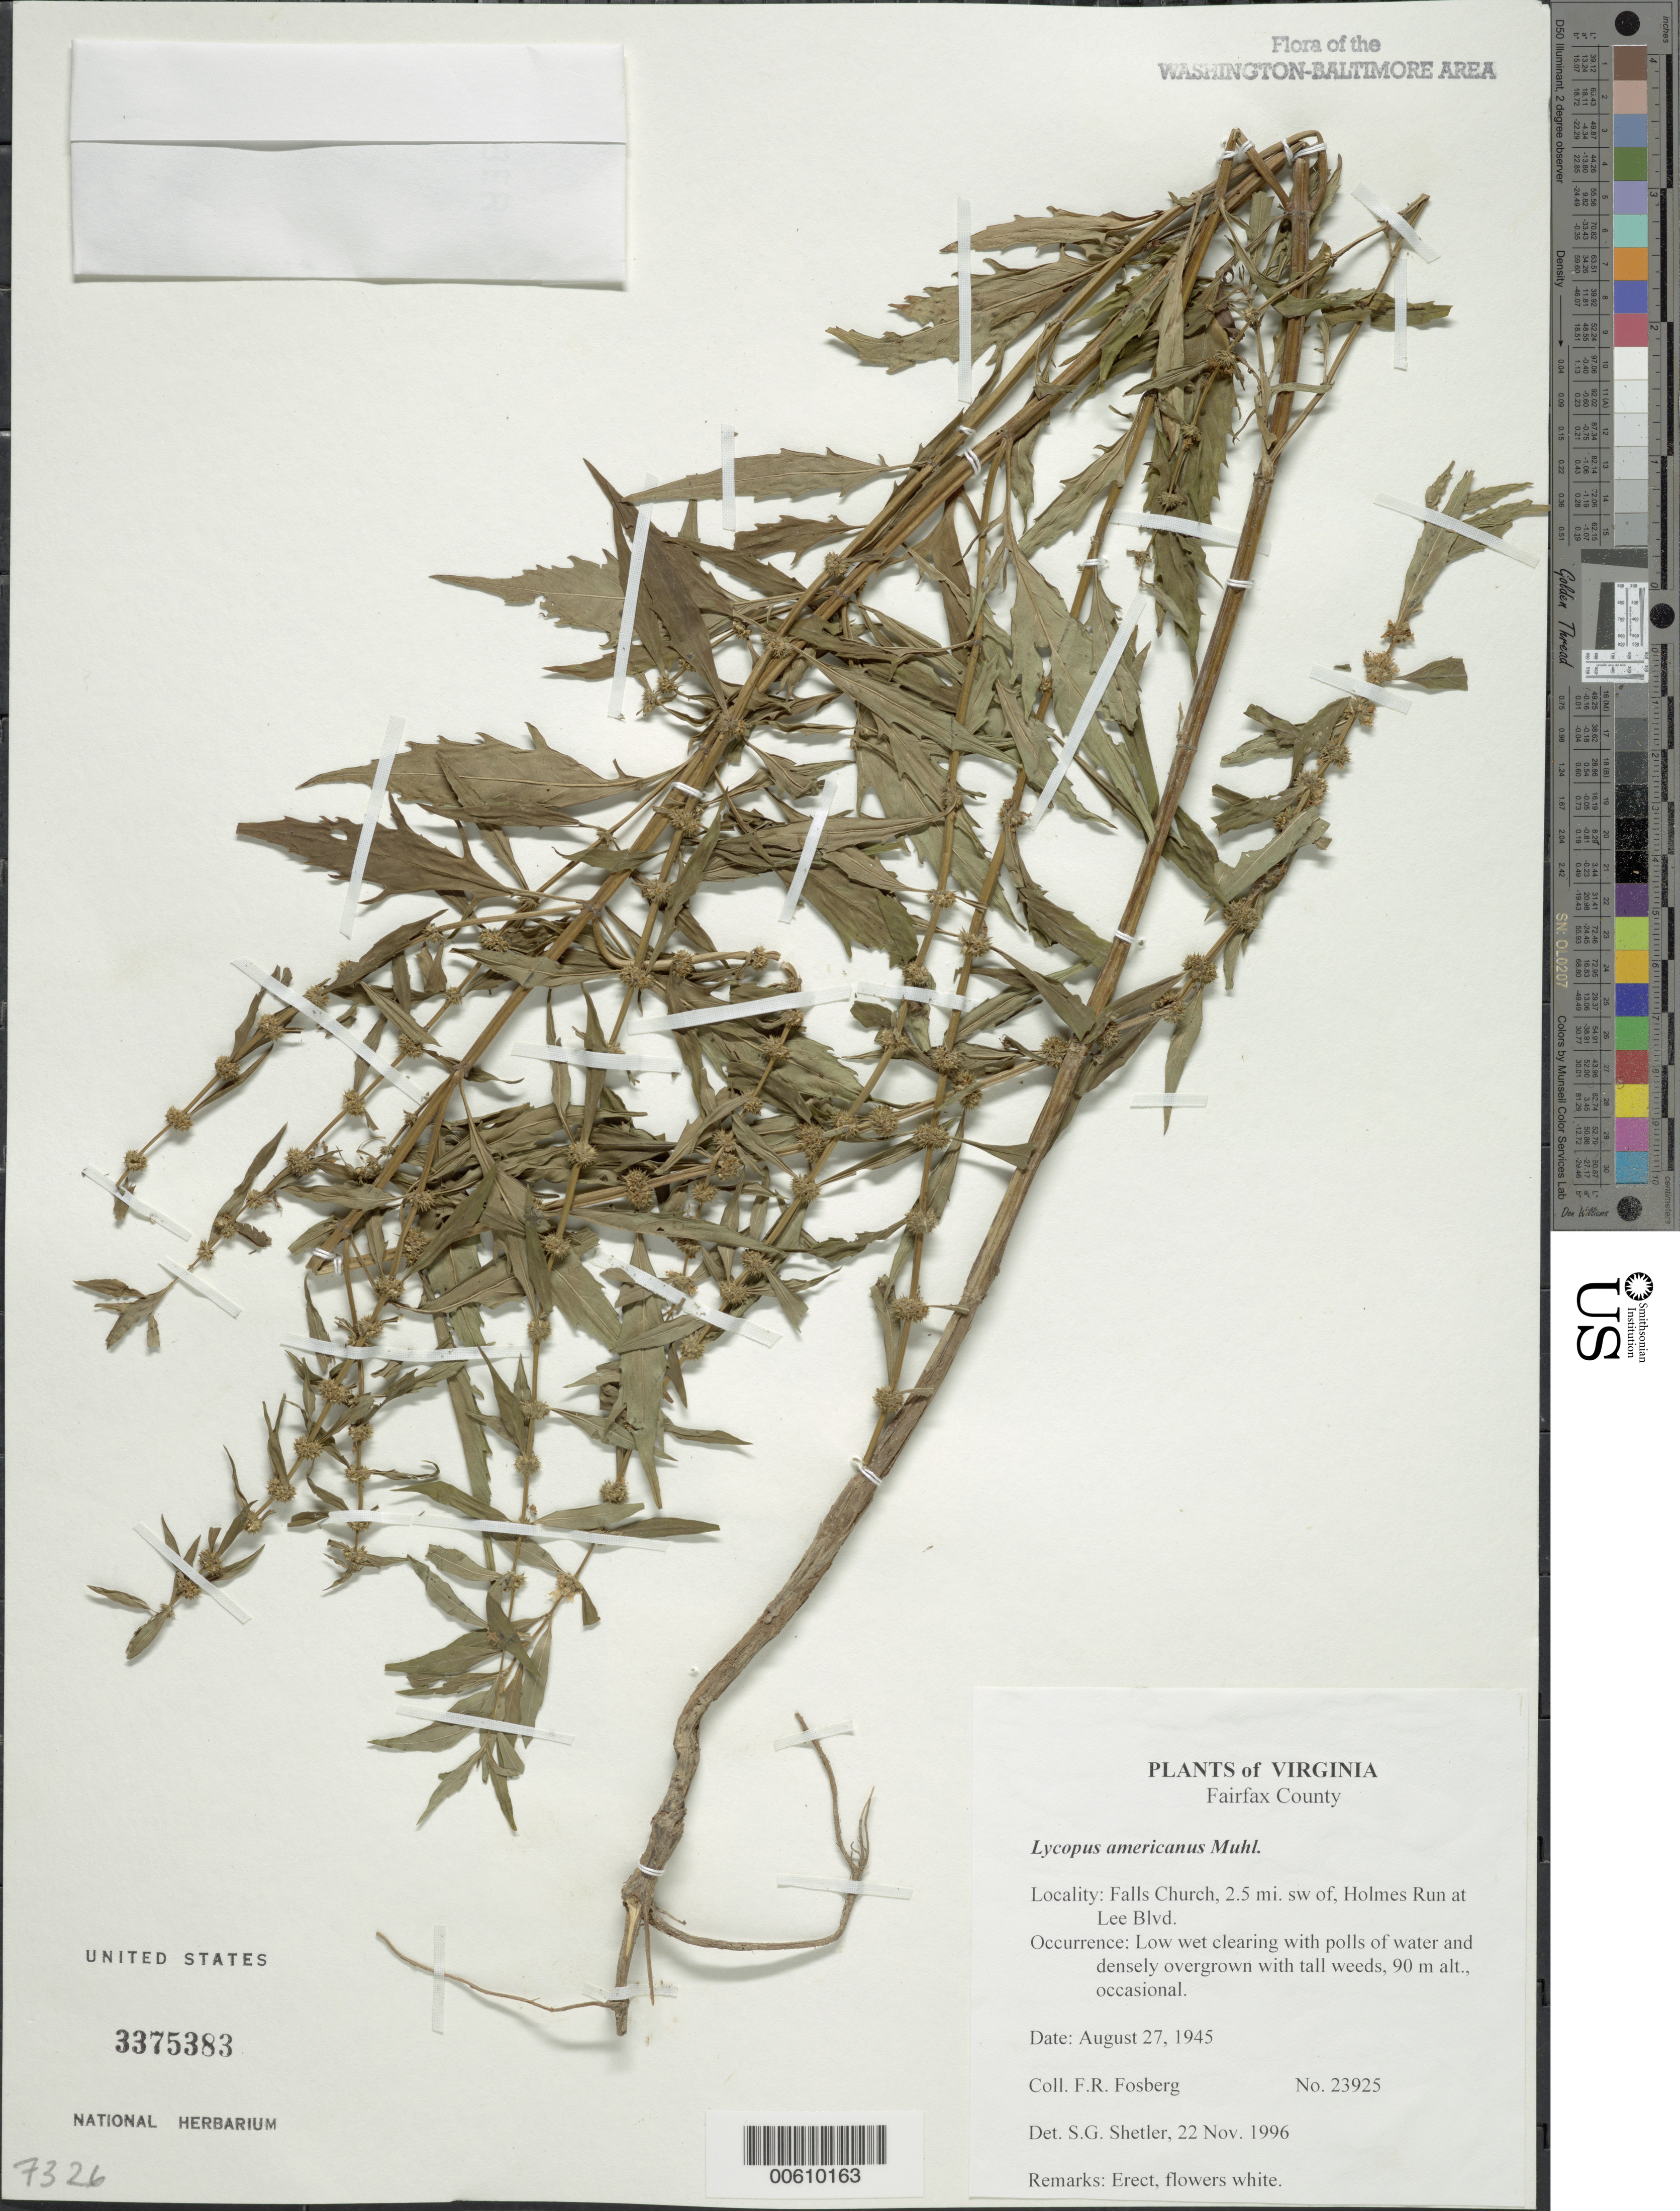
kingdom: Plantae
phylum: Tracheophyta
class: Magnoliopsida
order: Lamiales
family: Lamiaceae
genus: Lycopus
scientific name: Lycopus americanus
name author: Muhl. ex W.P.C. Barton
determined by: Shetler, Stanwyn G., (US), NMNH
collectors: F. R. Fosberg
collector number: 23925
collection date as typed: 27 Aug 1945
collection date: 1945-08-27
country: United States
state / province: Virginia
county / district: Fairfax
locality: Falls Church, 2.5 mi. sw of, Holmes Run at Lee Blvd.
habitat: Low wet clearing with pools of water and densely overgrown with tall weeds, 90 m alt., occasional.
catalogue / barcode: US 3375383